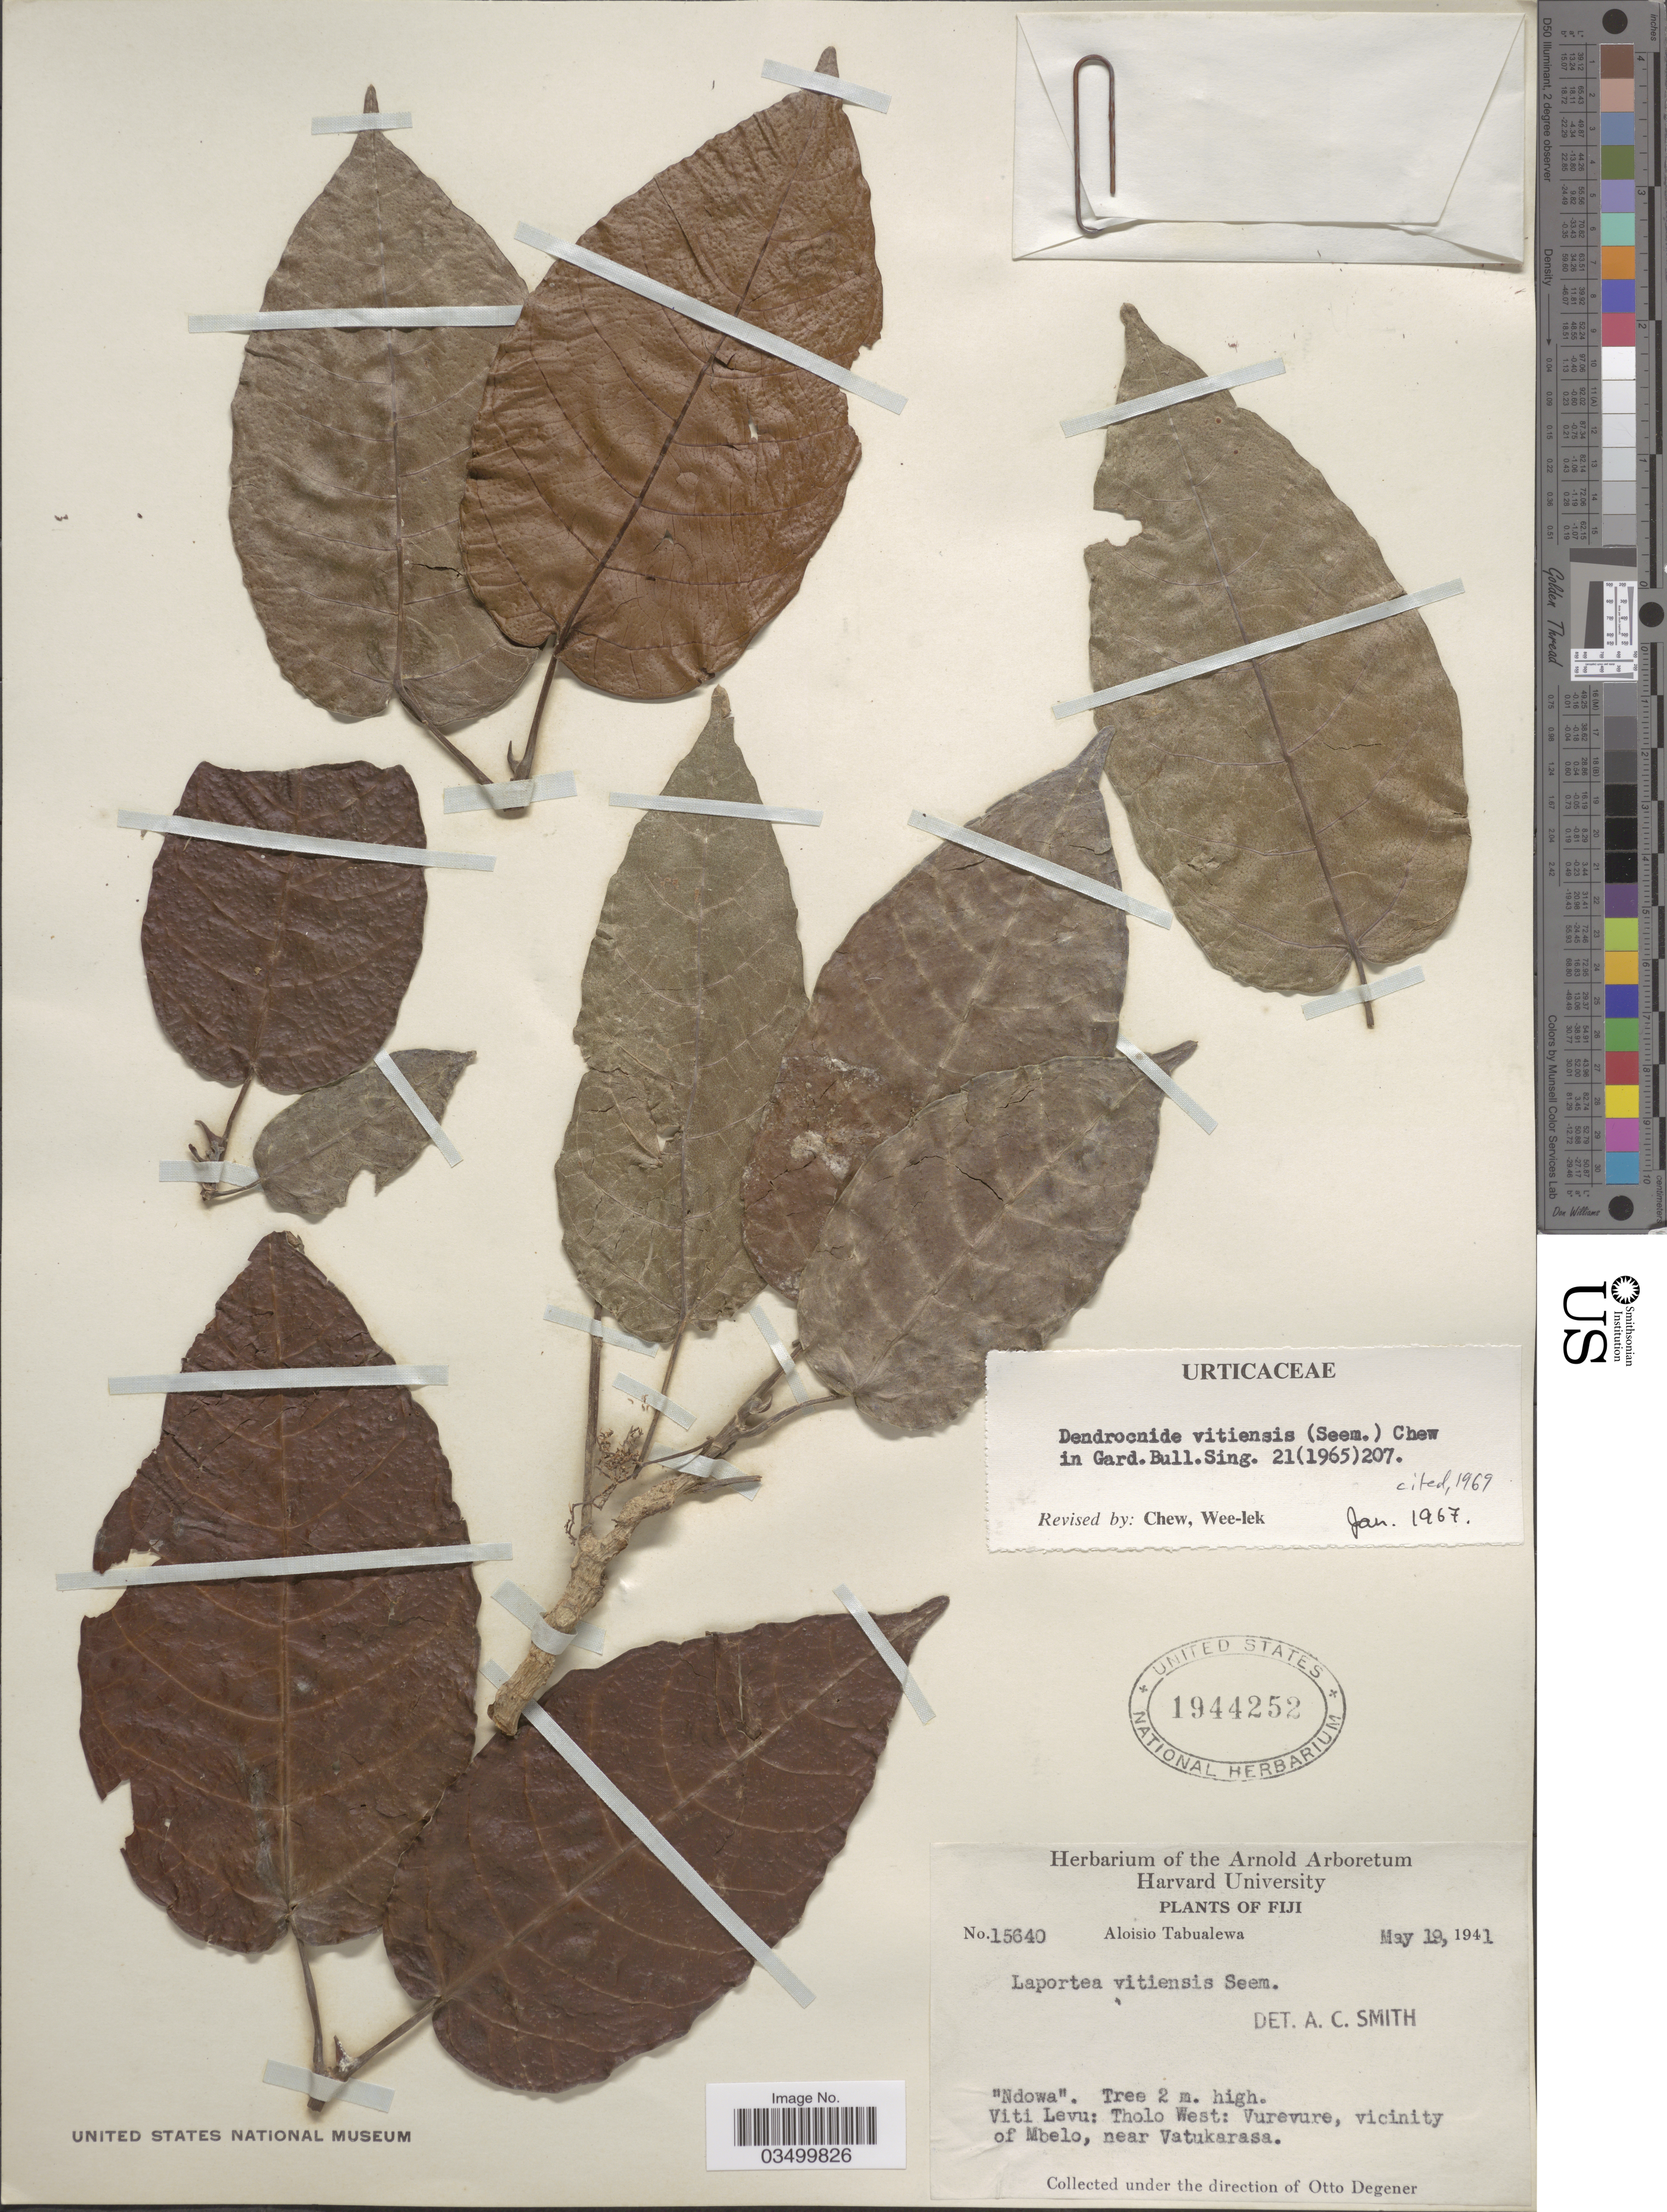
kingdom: Plantae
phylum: Tracheophyta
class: Magnoliopsida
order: Rosales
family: Urticaceae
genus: Dendrocnide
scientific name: Dendrocnide vitiensis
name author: (Seem.) Chew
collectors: A. Tabualewa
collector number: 15640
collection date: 1941-05-19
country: Fiji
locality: Viti Levu: Tholo West: Vurevure, vicinity of Mbelo, near Vatukarasa.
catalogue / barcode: US 1944252